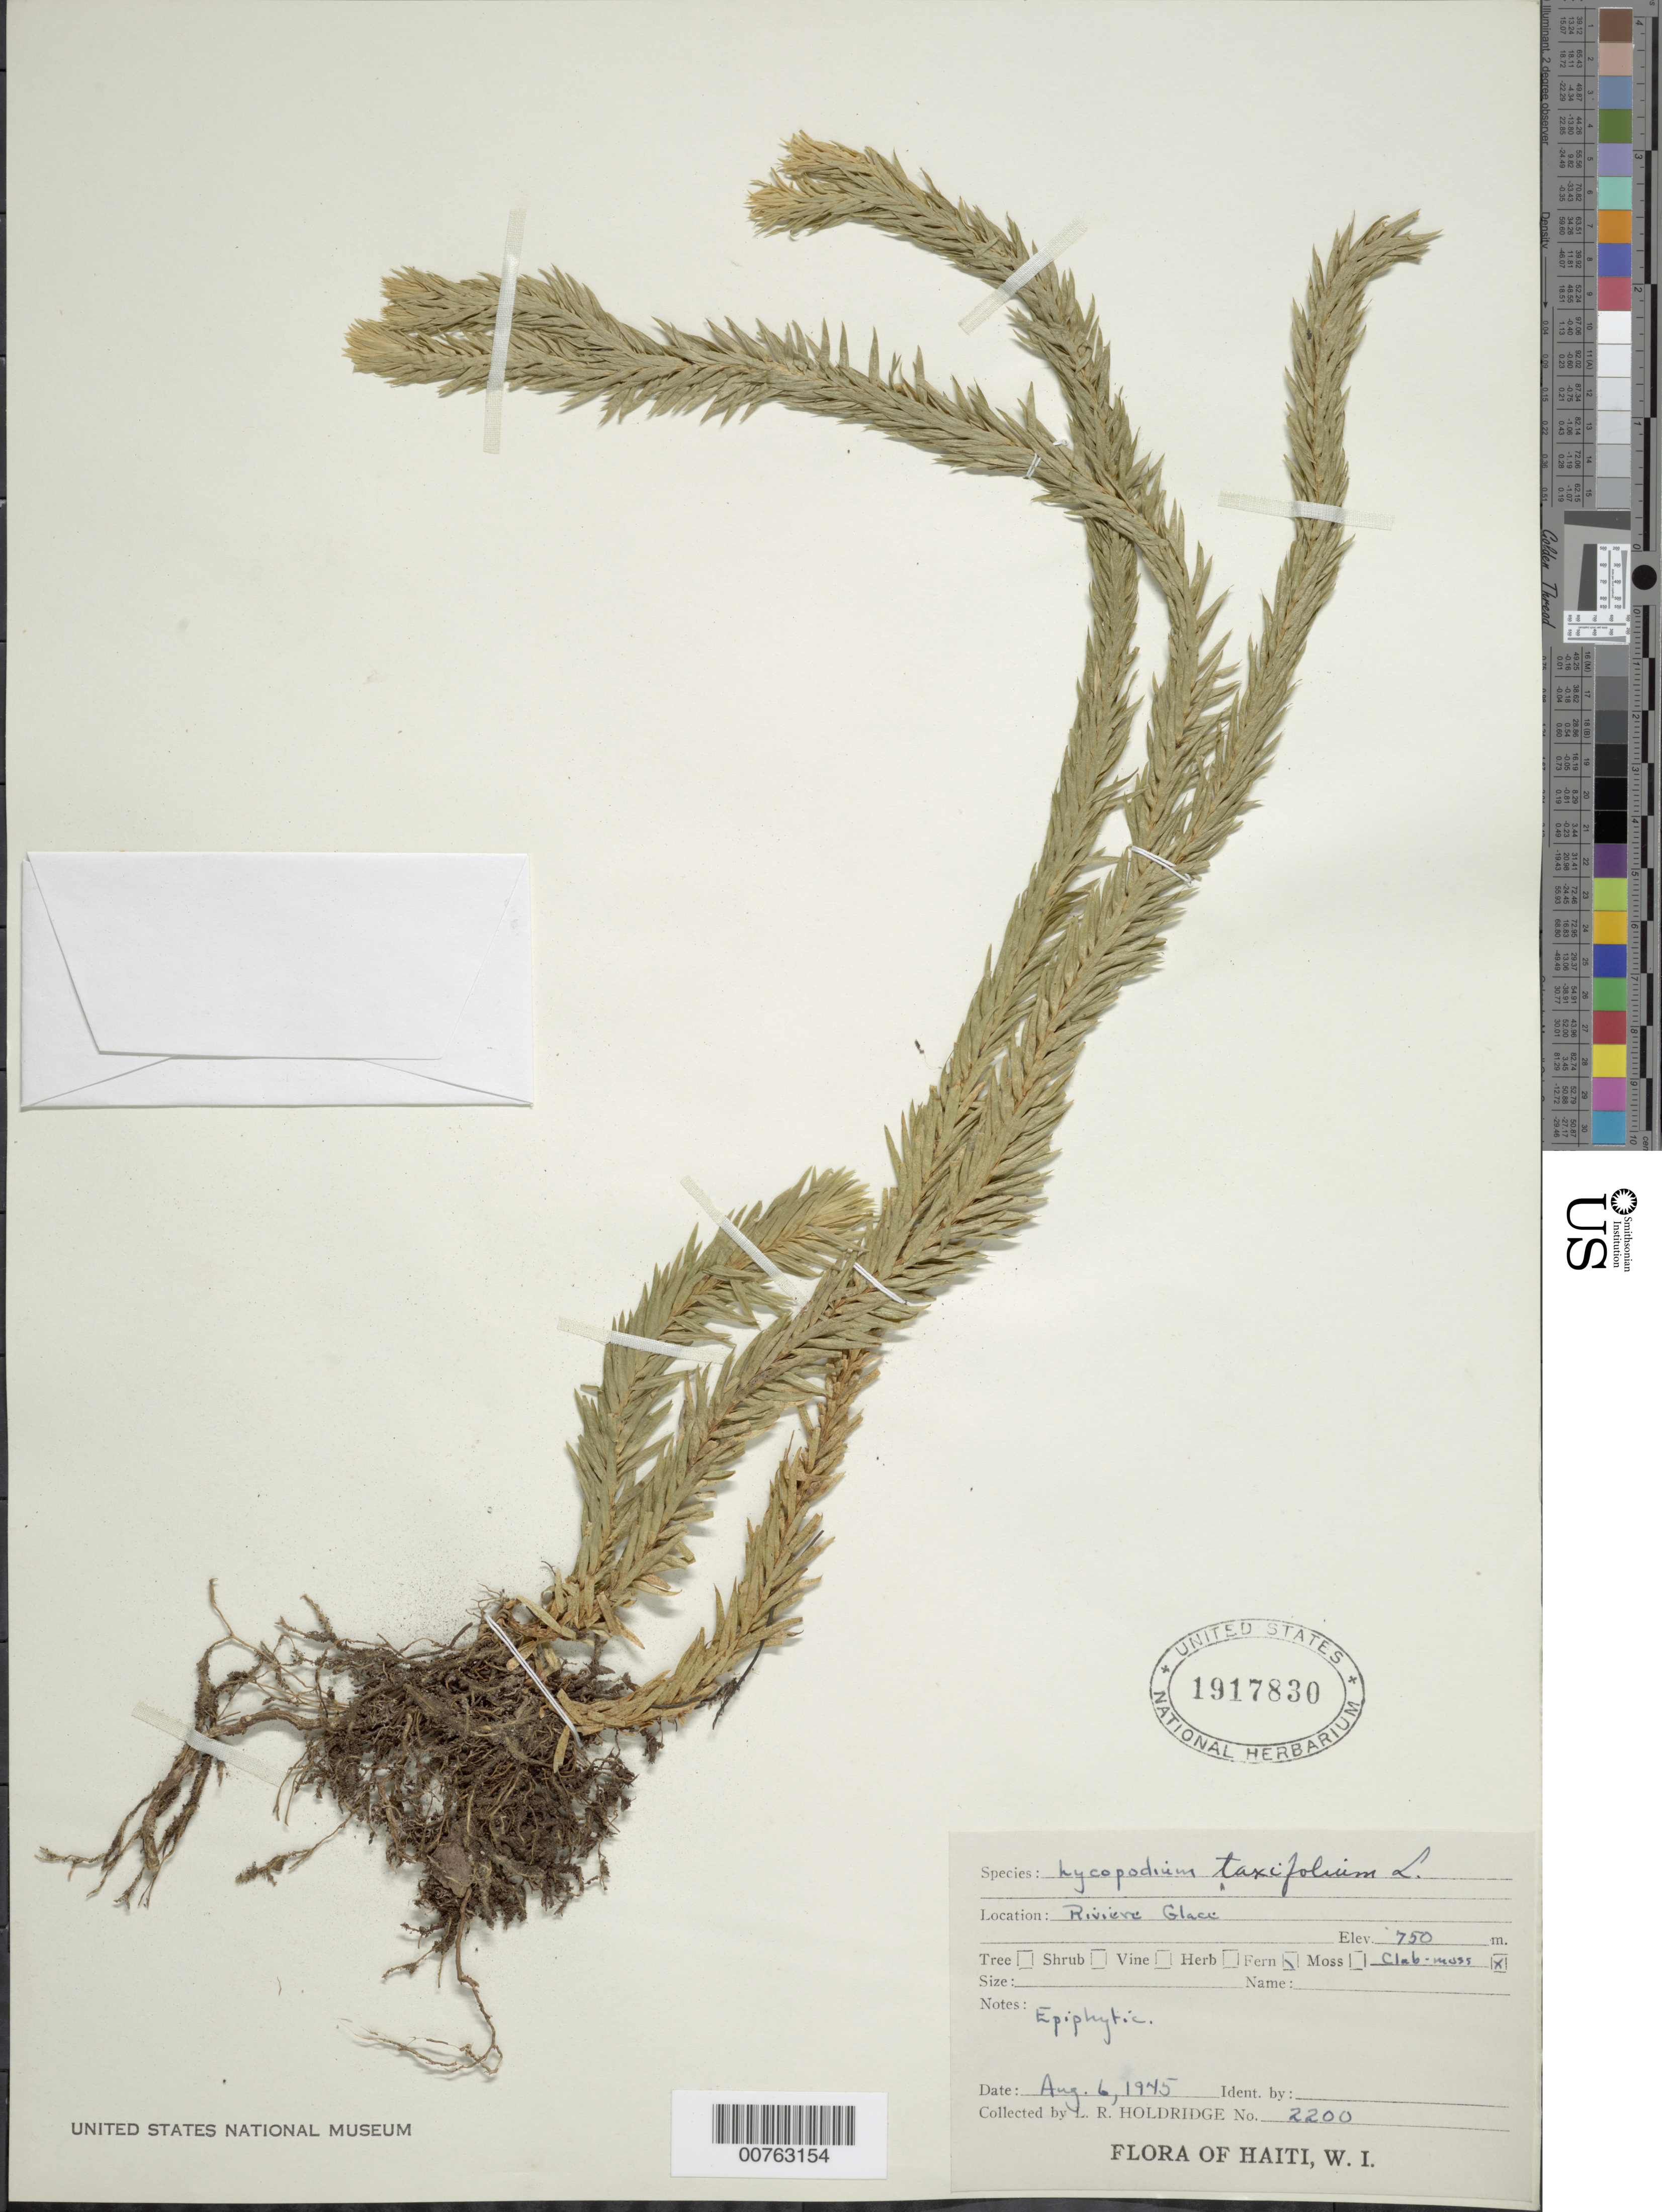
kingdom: Plantae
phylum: Tracheophyta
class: Lycopodiopsida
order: Lycopodiales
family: Lycopodiaceae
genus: Phlegmariurus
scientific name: Phlegmariurus taxifolius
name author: (Sw.) Á. Löve & D. Löve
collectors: L. Holdridge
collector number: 2200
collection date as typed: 06 Aug 1945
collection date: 1945-08-06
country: Haiti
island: Hispaniola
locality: Riviere Glace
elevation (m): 750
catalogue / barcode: US 1917830